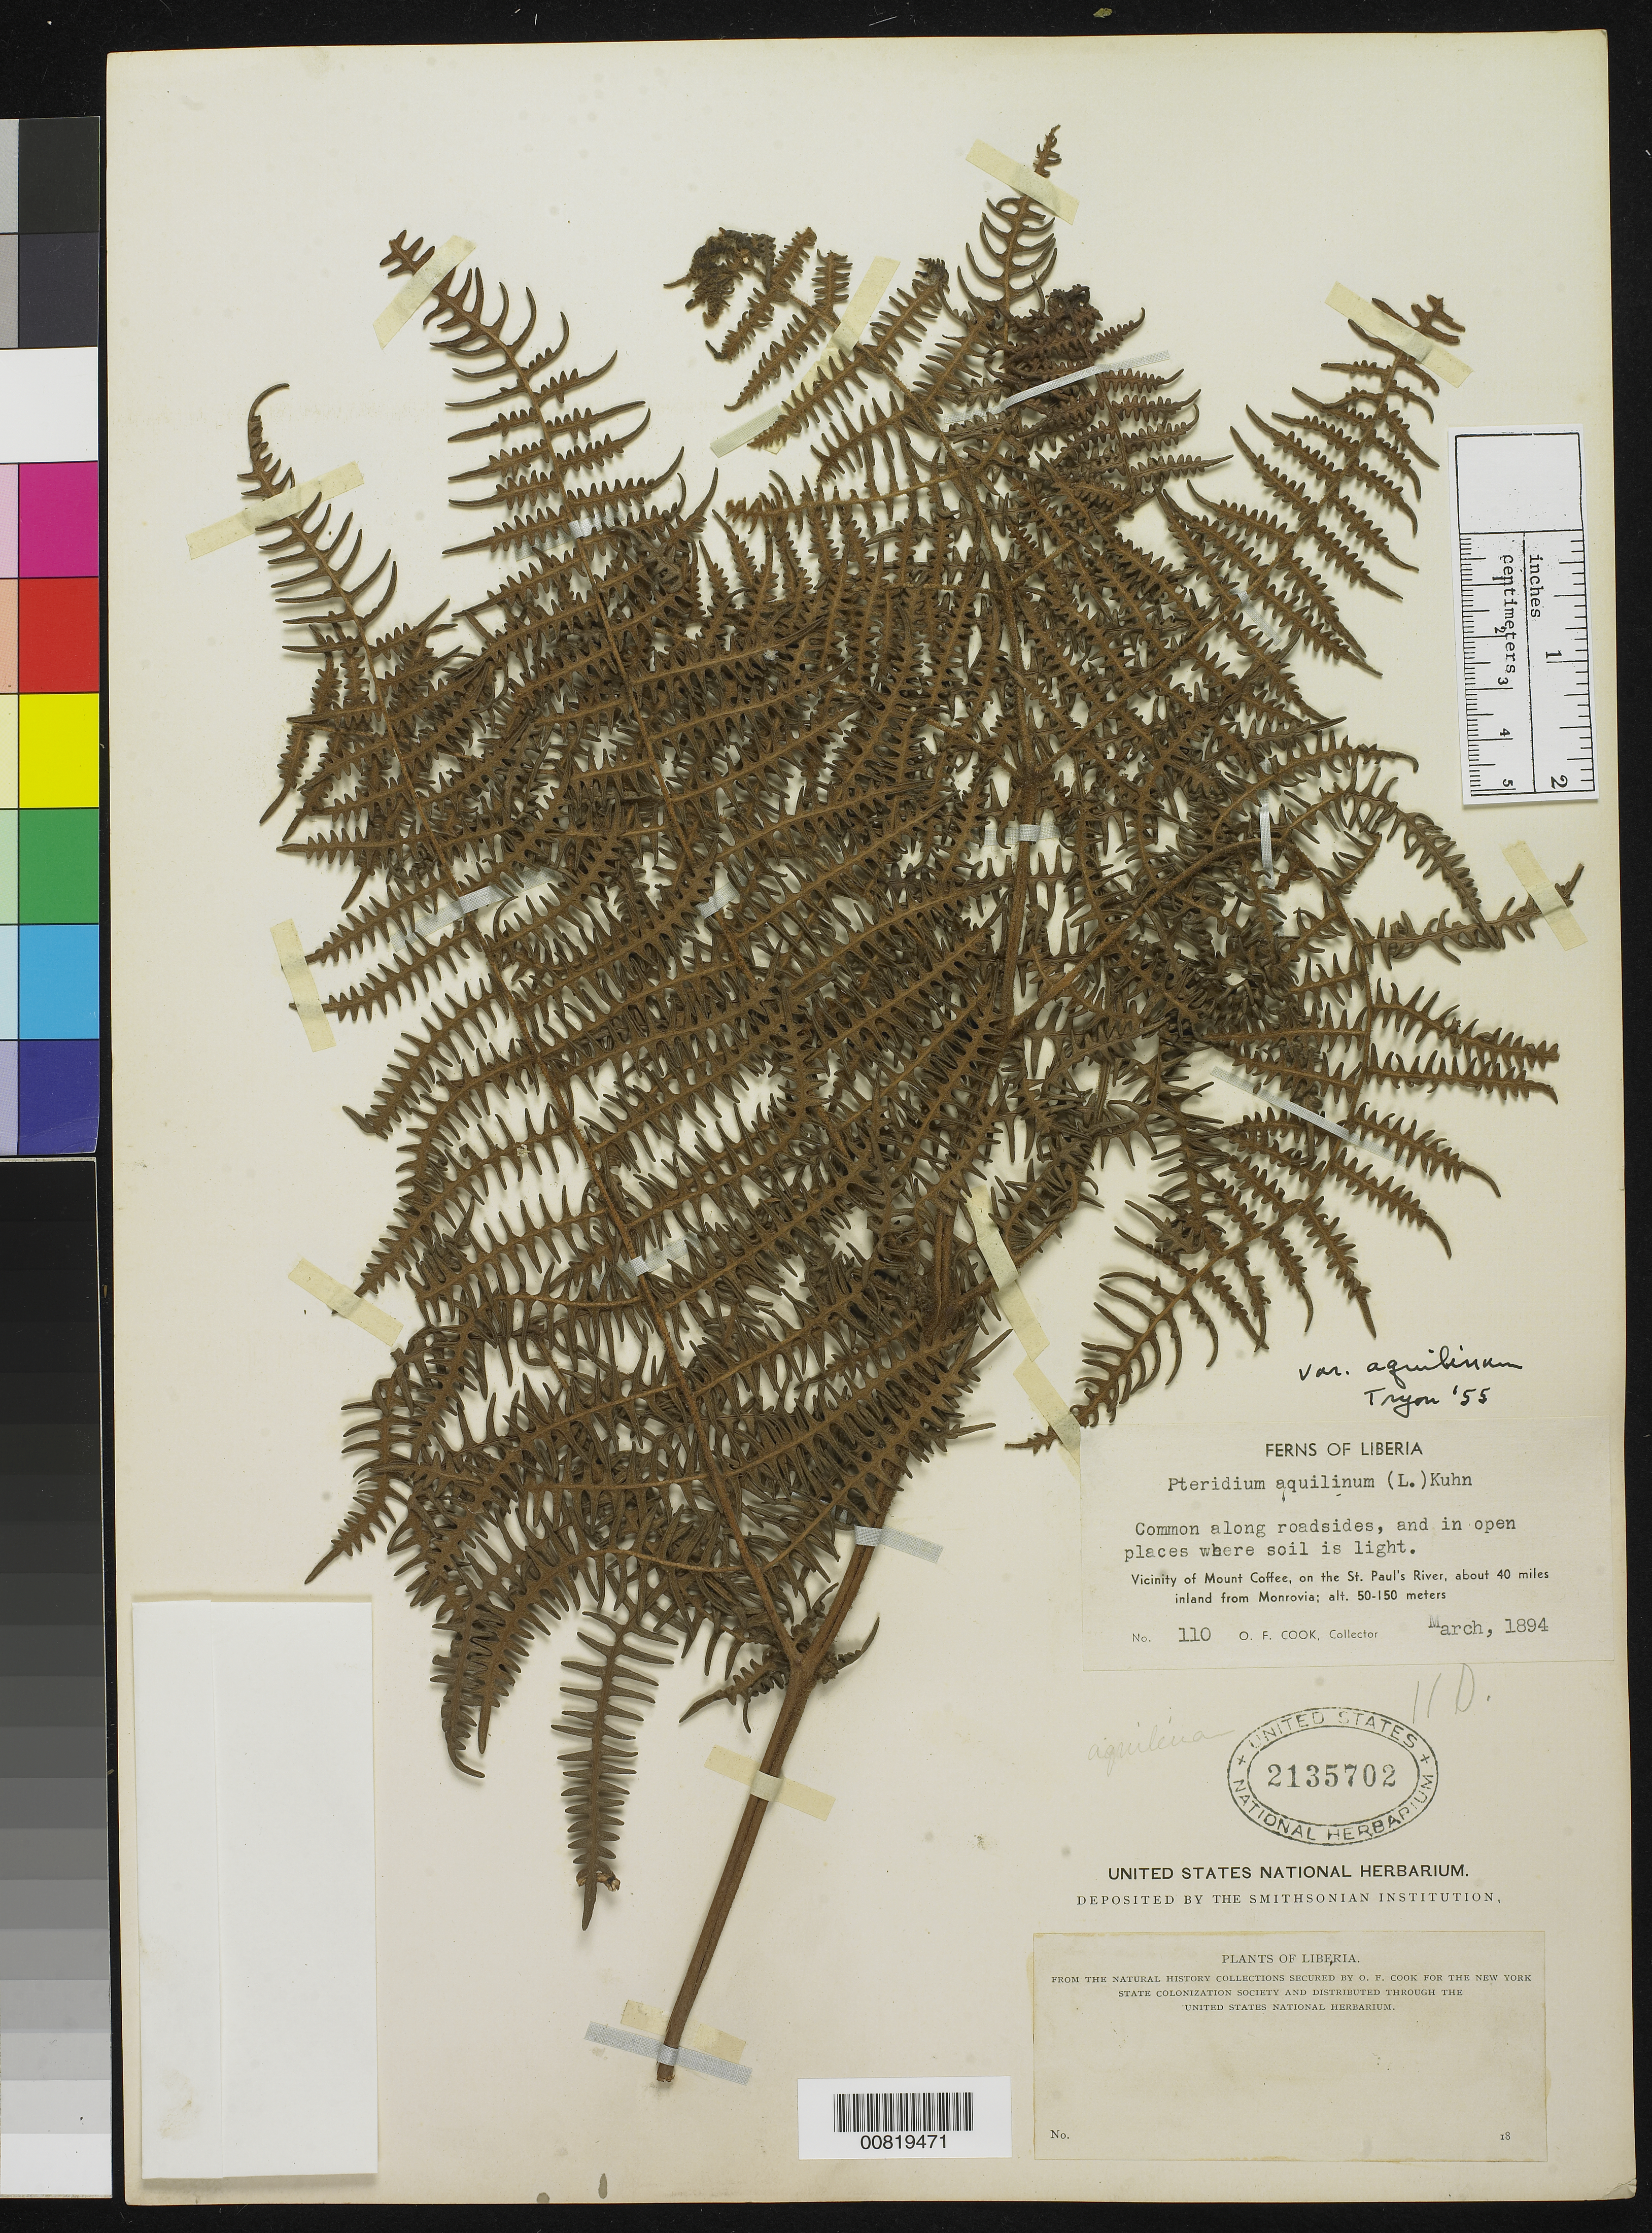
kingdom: Plantae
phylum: Tracheophyta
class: Polypodiopsida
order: Polypodiales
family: Dennstaedtiaceae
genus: Pteridium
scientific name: Pteridium aquilinum var. typicum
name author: R.M. Tryon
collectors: O. F. Cook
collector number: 110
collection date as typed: Mar 1894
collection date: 1894-03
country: Liberia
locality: Vicinity of Mt. Coffee, on the St. Paul's River, about 40 miles inland from Monrovia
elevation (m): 50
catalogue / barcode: US 2135702